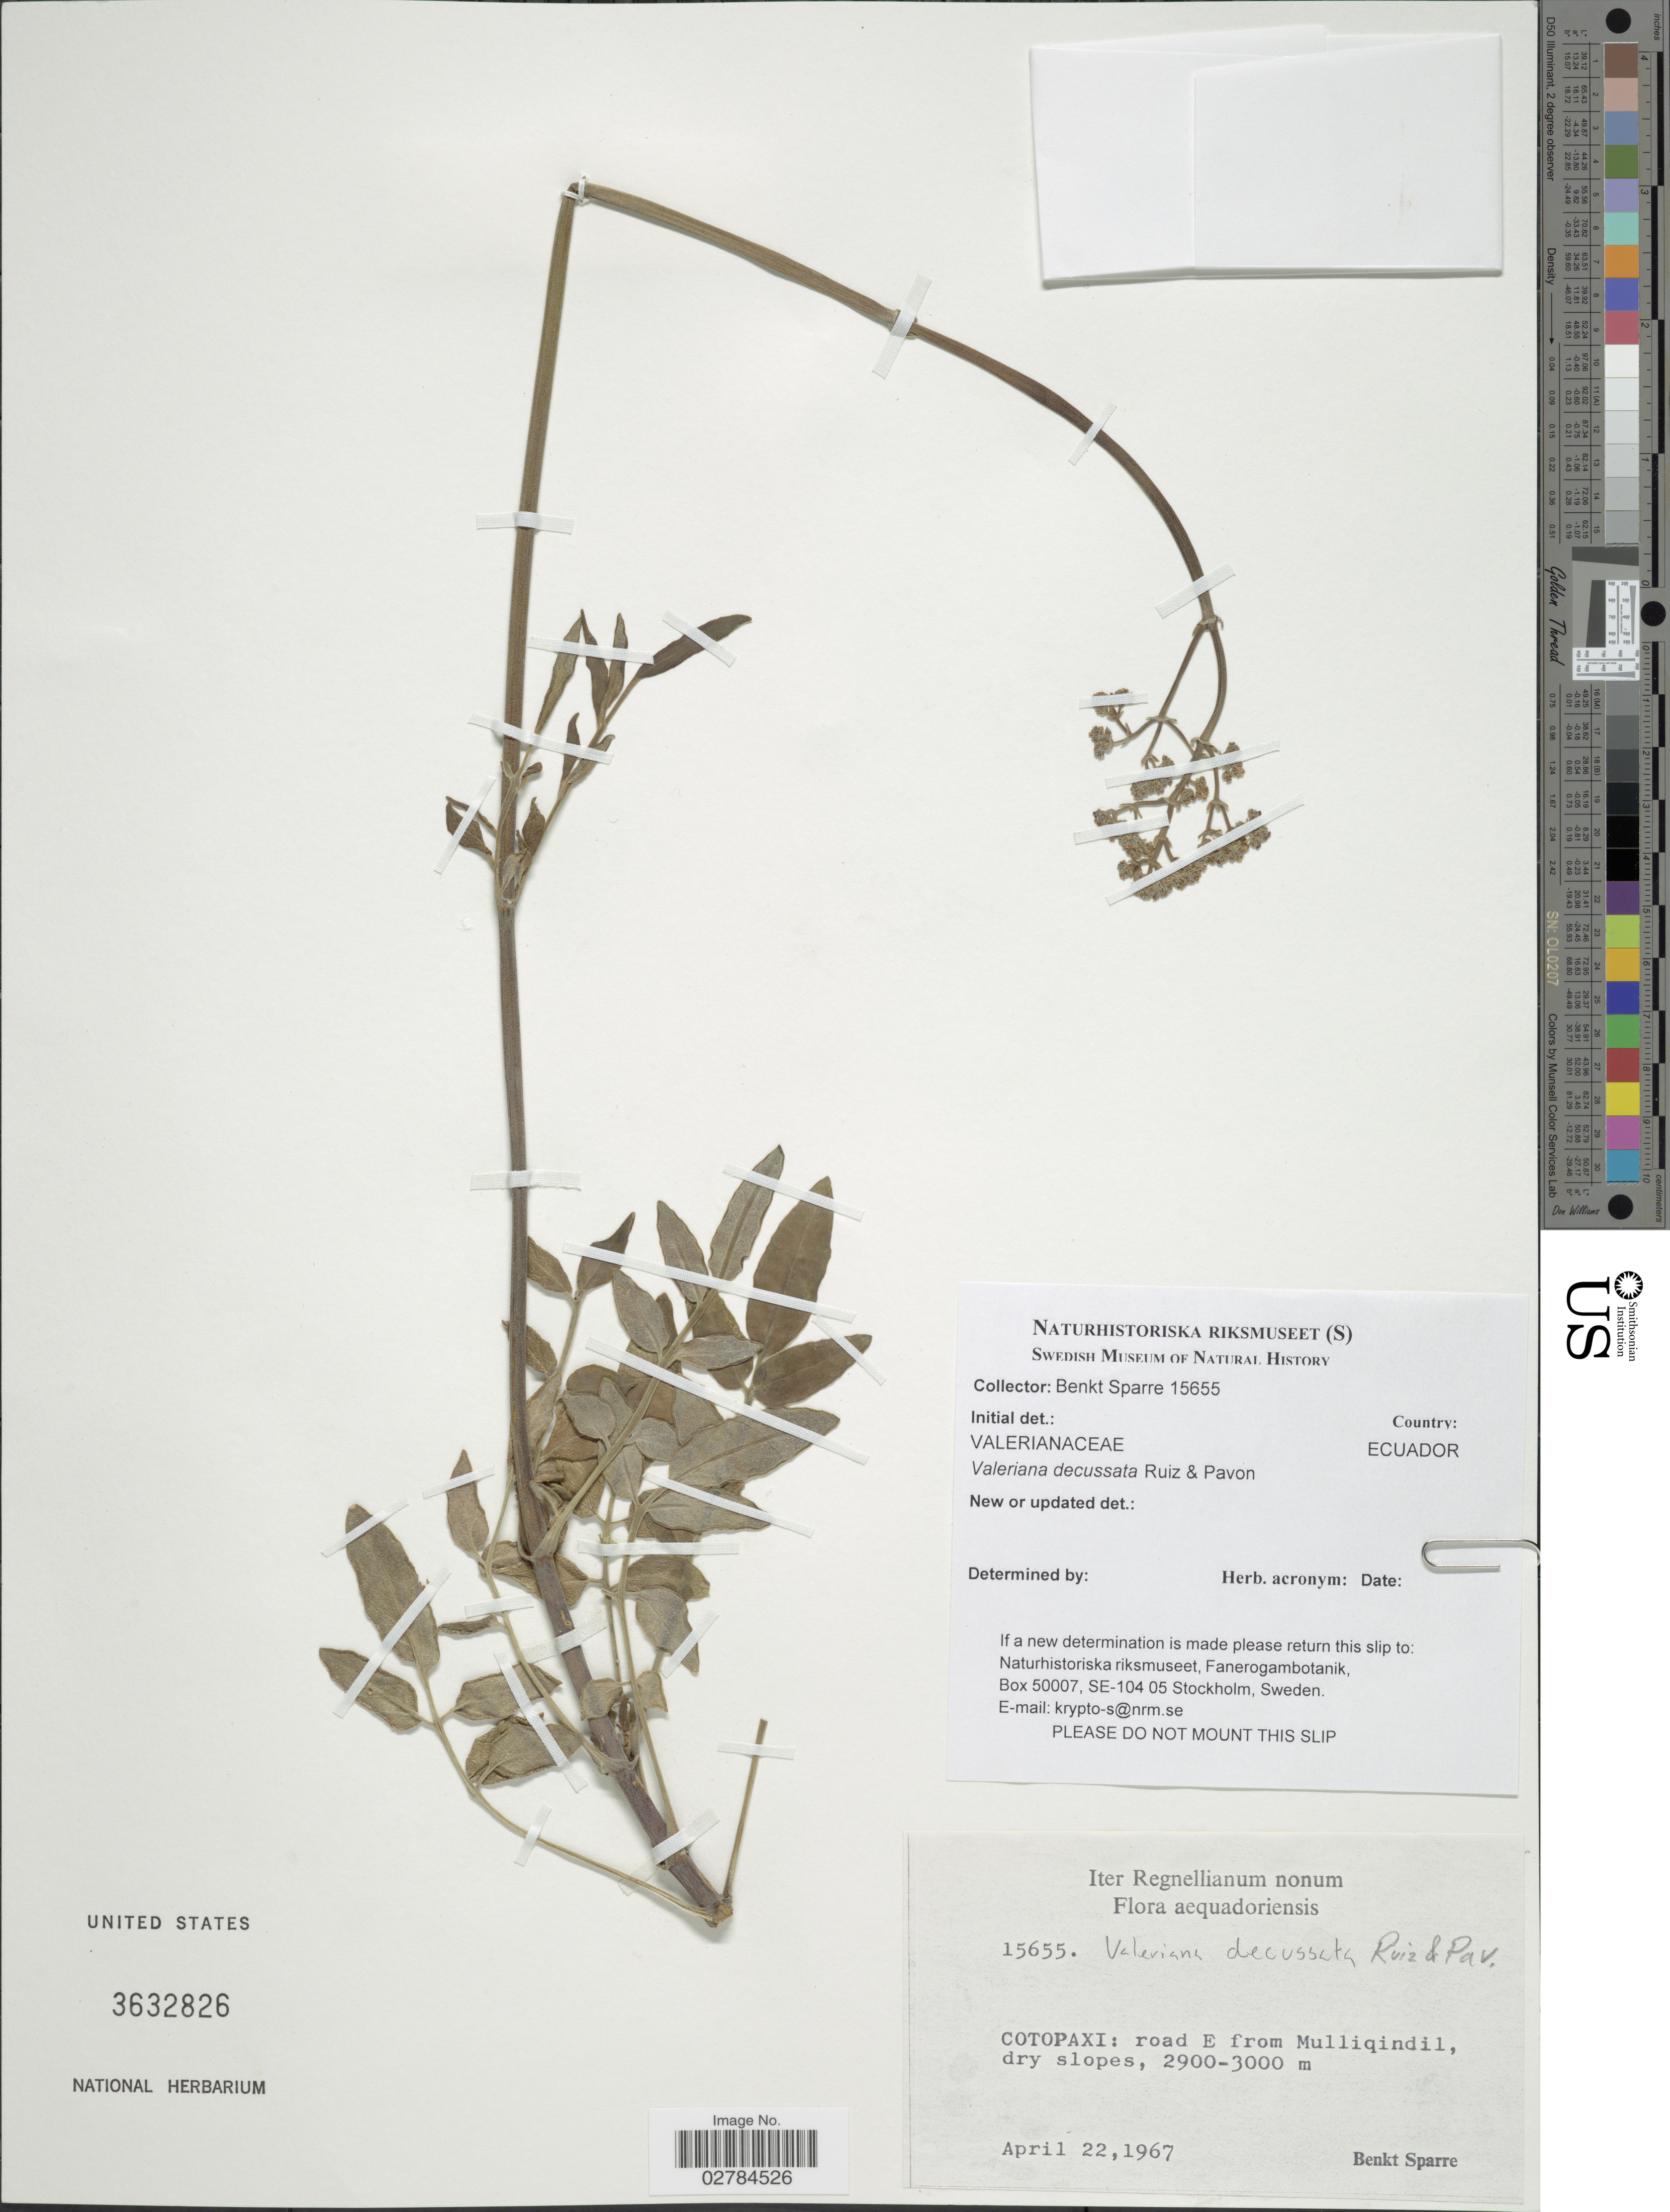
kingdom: Plantae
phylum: Tracheophyta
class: Magnoliopsida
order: Dipsacales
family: Caprifoliaceae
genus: Valeriana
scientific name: Valeriana decussata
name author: Ruiz & Pav.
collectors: B. Sparre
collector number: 15655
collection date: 1967-04-22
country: Ecuador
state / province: Cotopaxi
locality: Road E from Mulliqindil.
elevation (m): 2900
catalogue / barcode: US 3632826